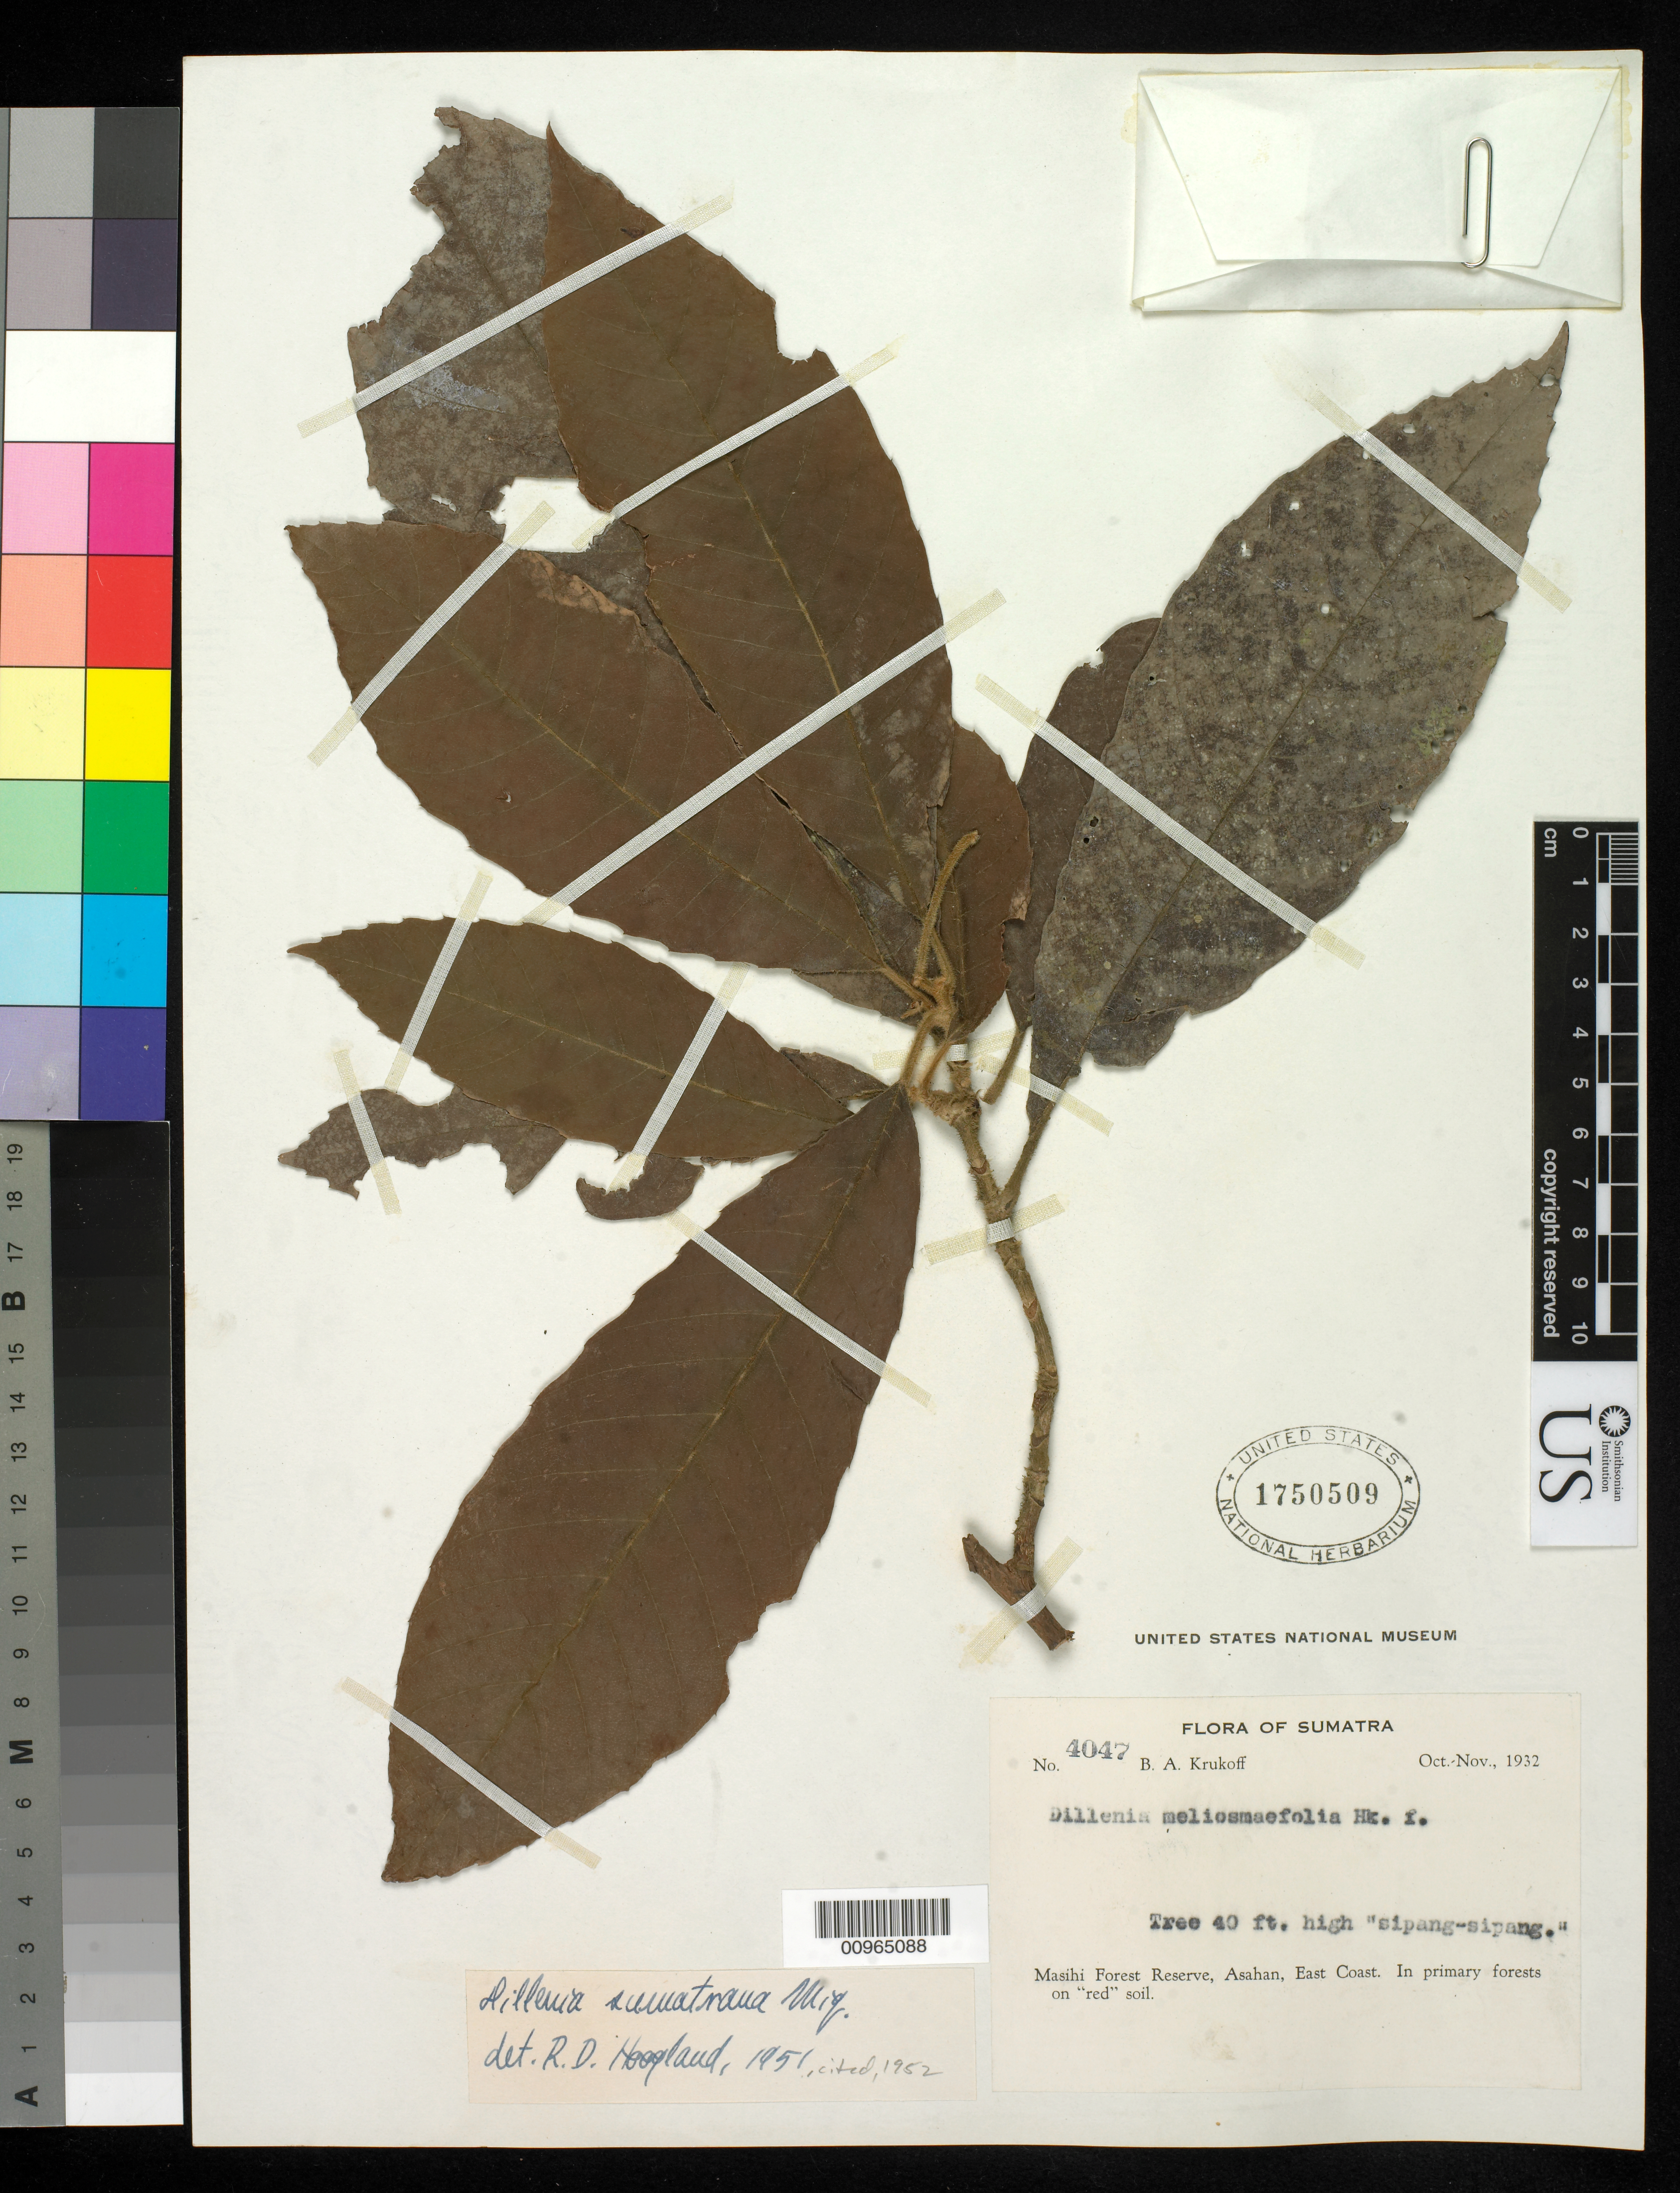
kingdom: Plantae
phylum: Tracheophyta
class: Magnoliopsida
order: Dilleniales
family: Dilleniaceae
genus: Dillenia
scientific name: Dillenia sumatrana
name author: Miq.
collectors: B. A. Krukoff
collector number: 4047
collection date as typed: Oct 1932 to Nov 1932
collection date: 1932-10/1932-11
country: Indonesia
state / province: Sumatra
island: Sumatra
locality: Masihi Forest Reserve, Asahan, East Coast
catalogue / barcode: US 1750509